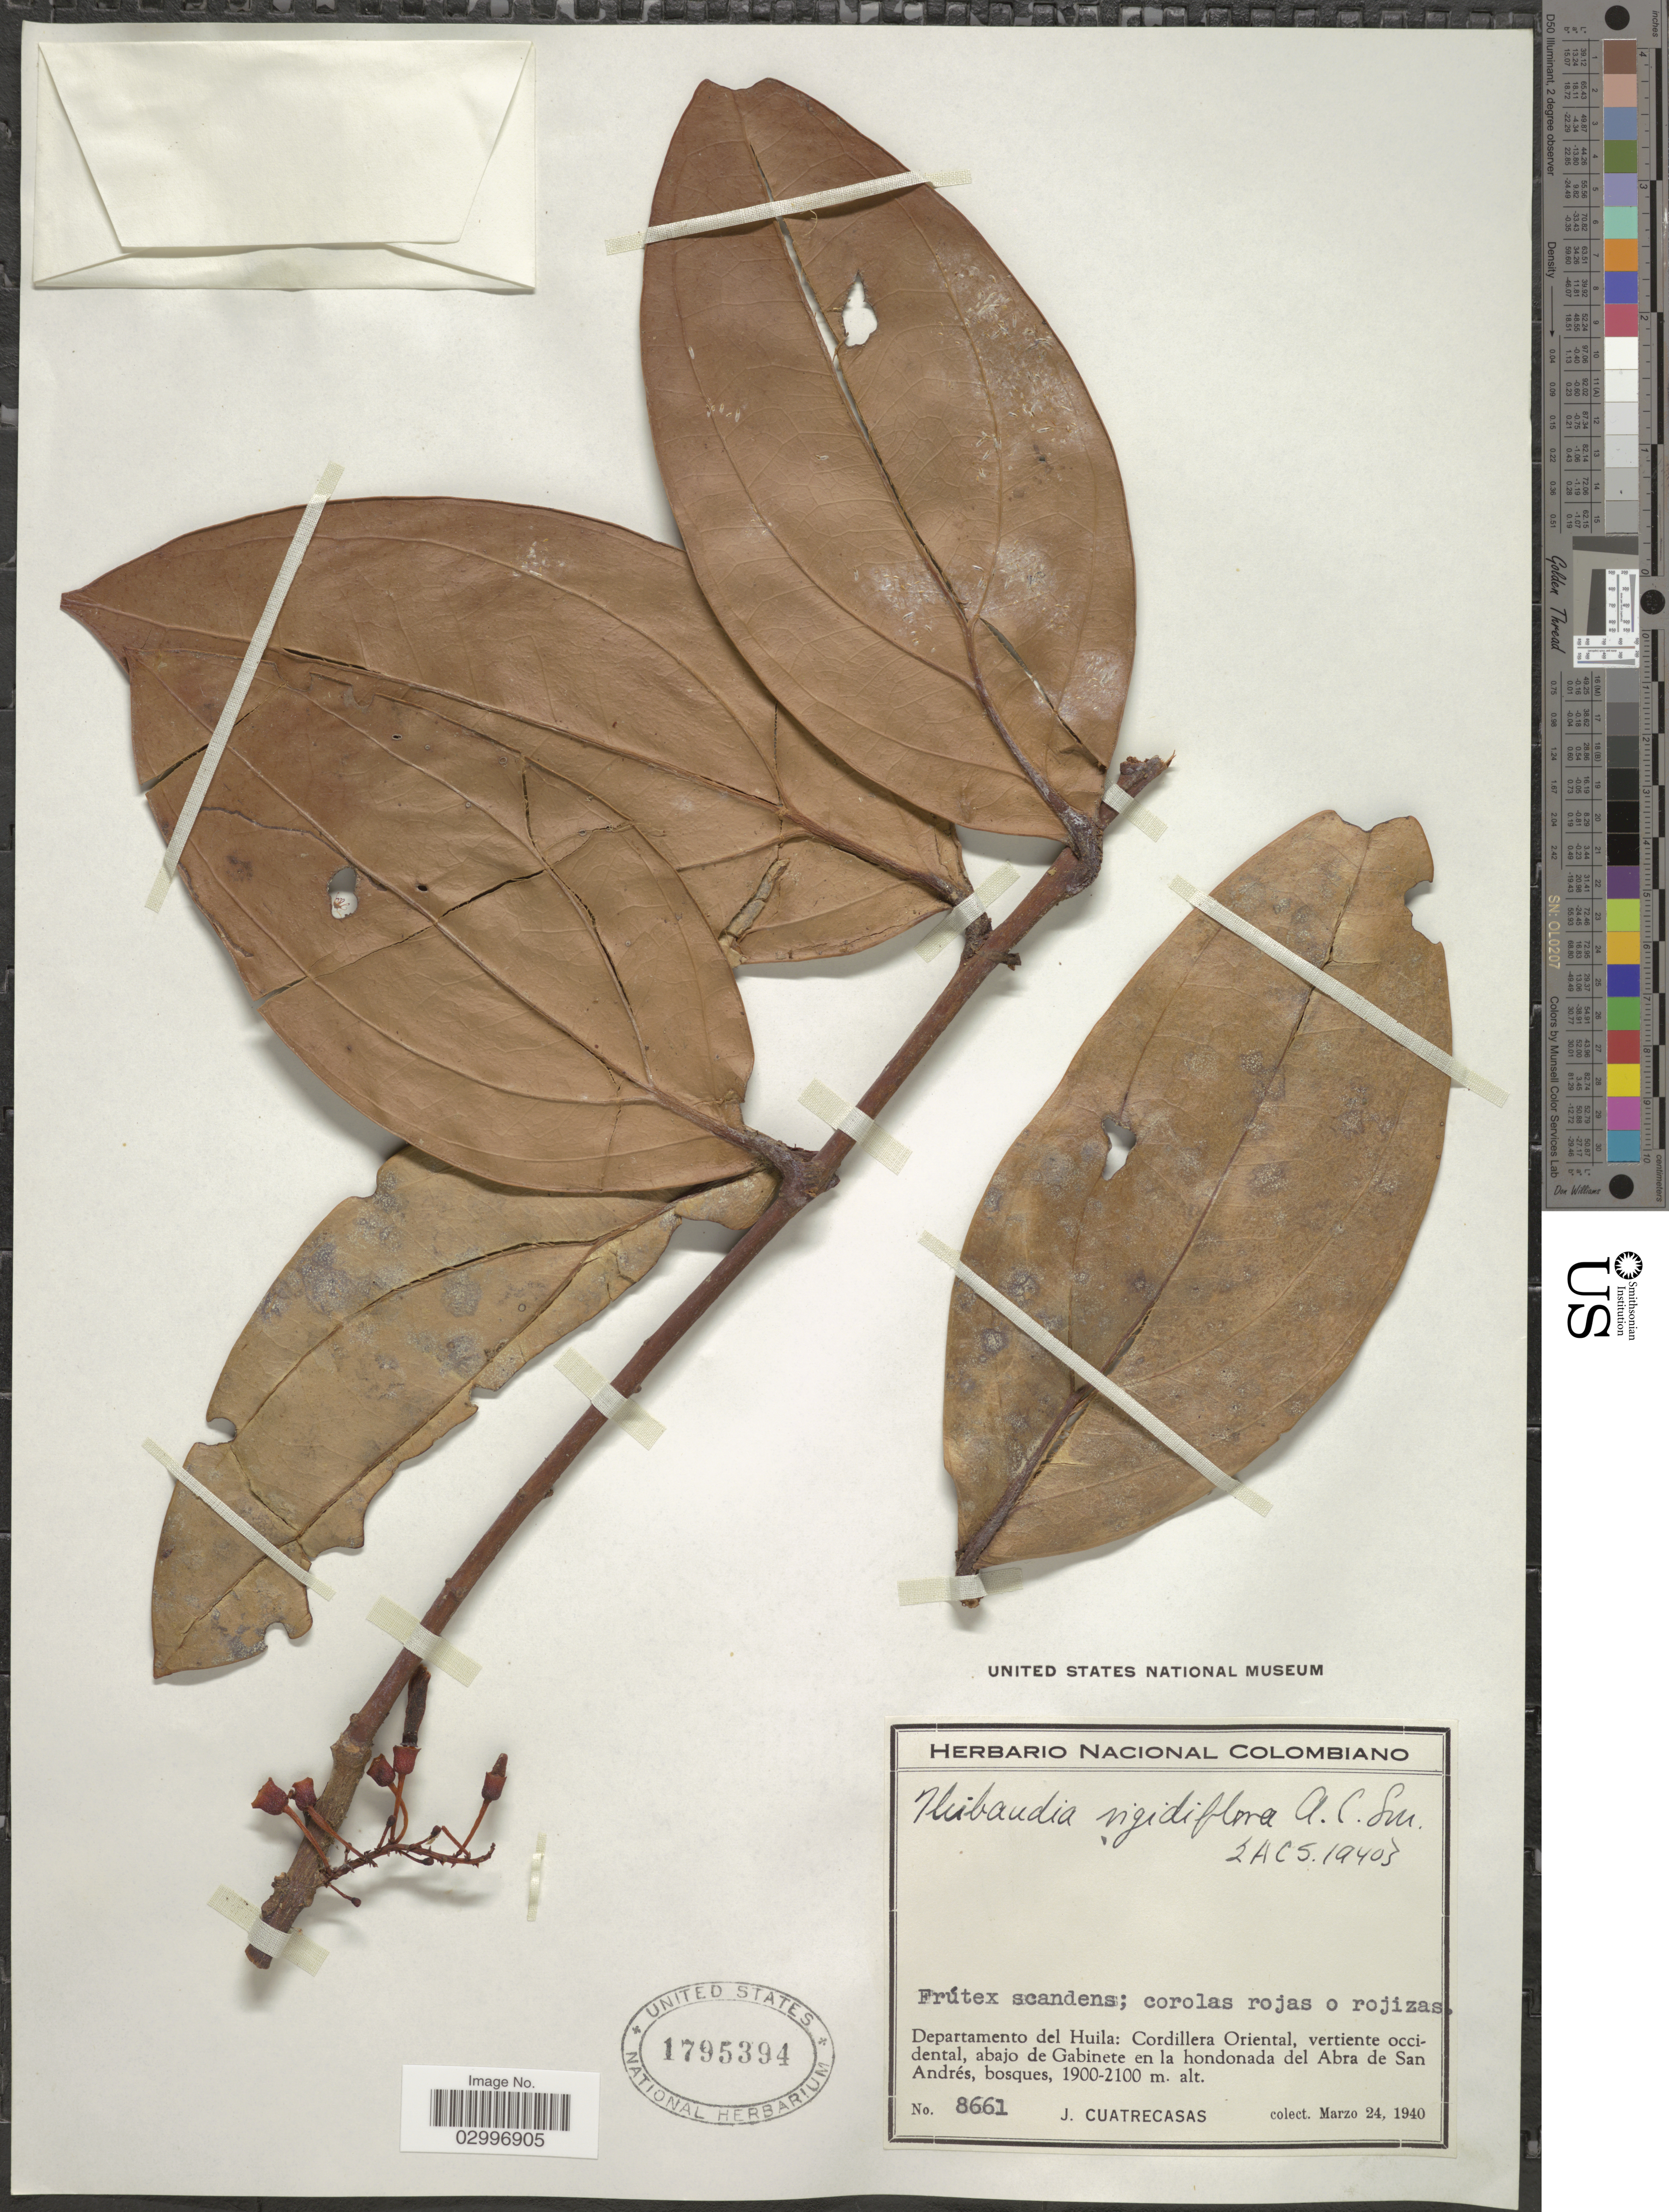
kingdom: Plantae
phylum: Tracheophyta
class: Magnoliopsida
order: Ericales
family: Ericaceae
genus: Thibaudia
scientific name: Thibaudia rigidiflora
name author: A.C. Sm.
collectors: J. Cuatrecasas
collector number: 8661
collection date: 1940-03-24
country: Colombia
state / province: Huila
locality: Departamento del Huila: Cordillera Oriental, vertiente occidental, abajo de Gabinete en la hondonada del Abra de San Andrés.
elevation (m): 1900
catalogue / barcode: US 1795394